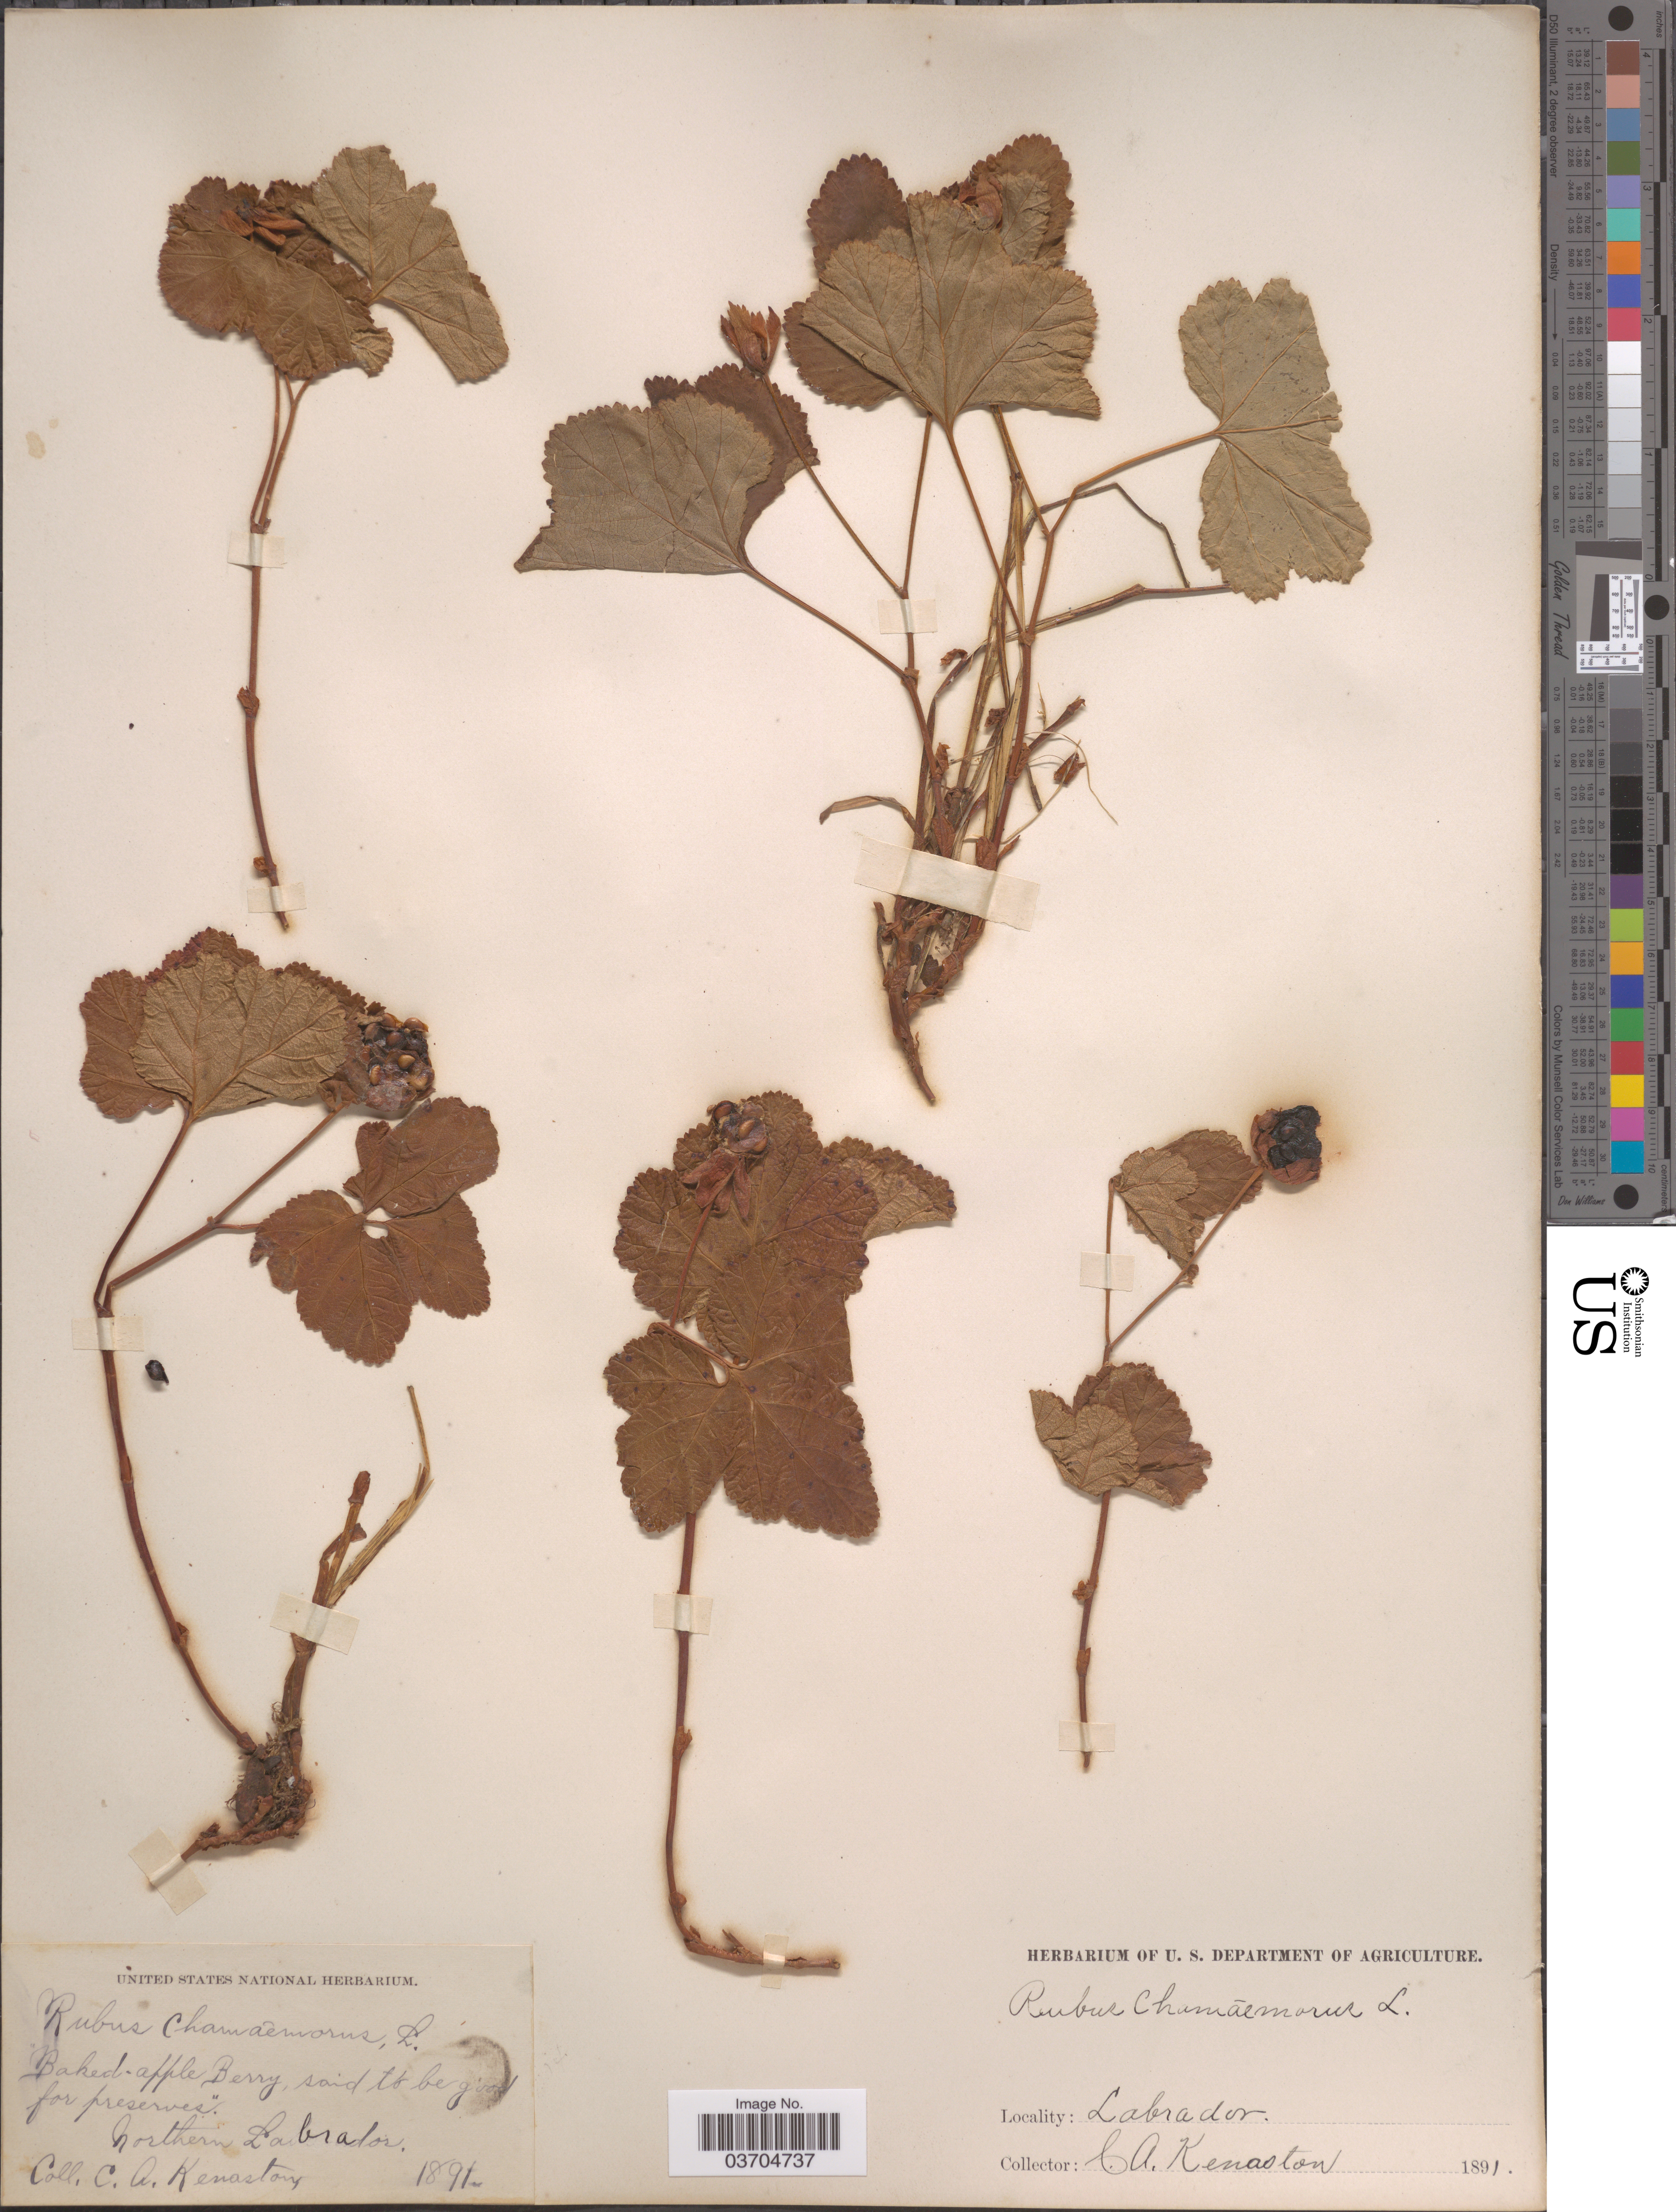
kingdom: Plantae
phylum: Tracheophyta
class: Magnoliopsida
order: Rosales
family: Rosaceae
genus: Rubus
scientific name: Rubus chamaemorus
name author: L.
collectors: C. A. Kenaston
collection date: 1891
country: Canada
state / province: Newfoundland and Labrador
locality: Northern Labrador.